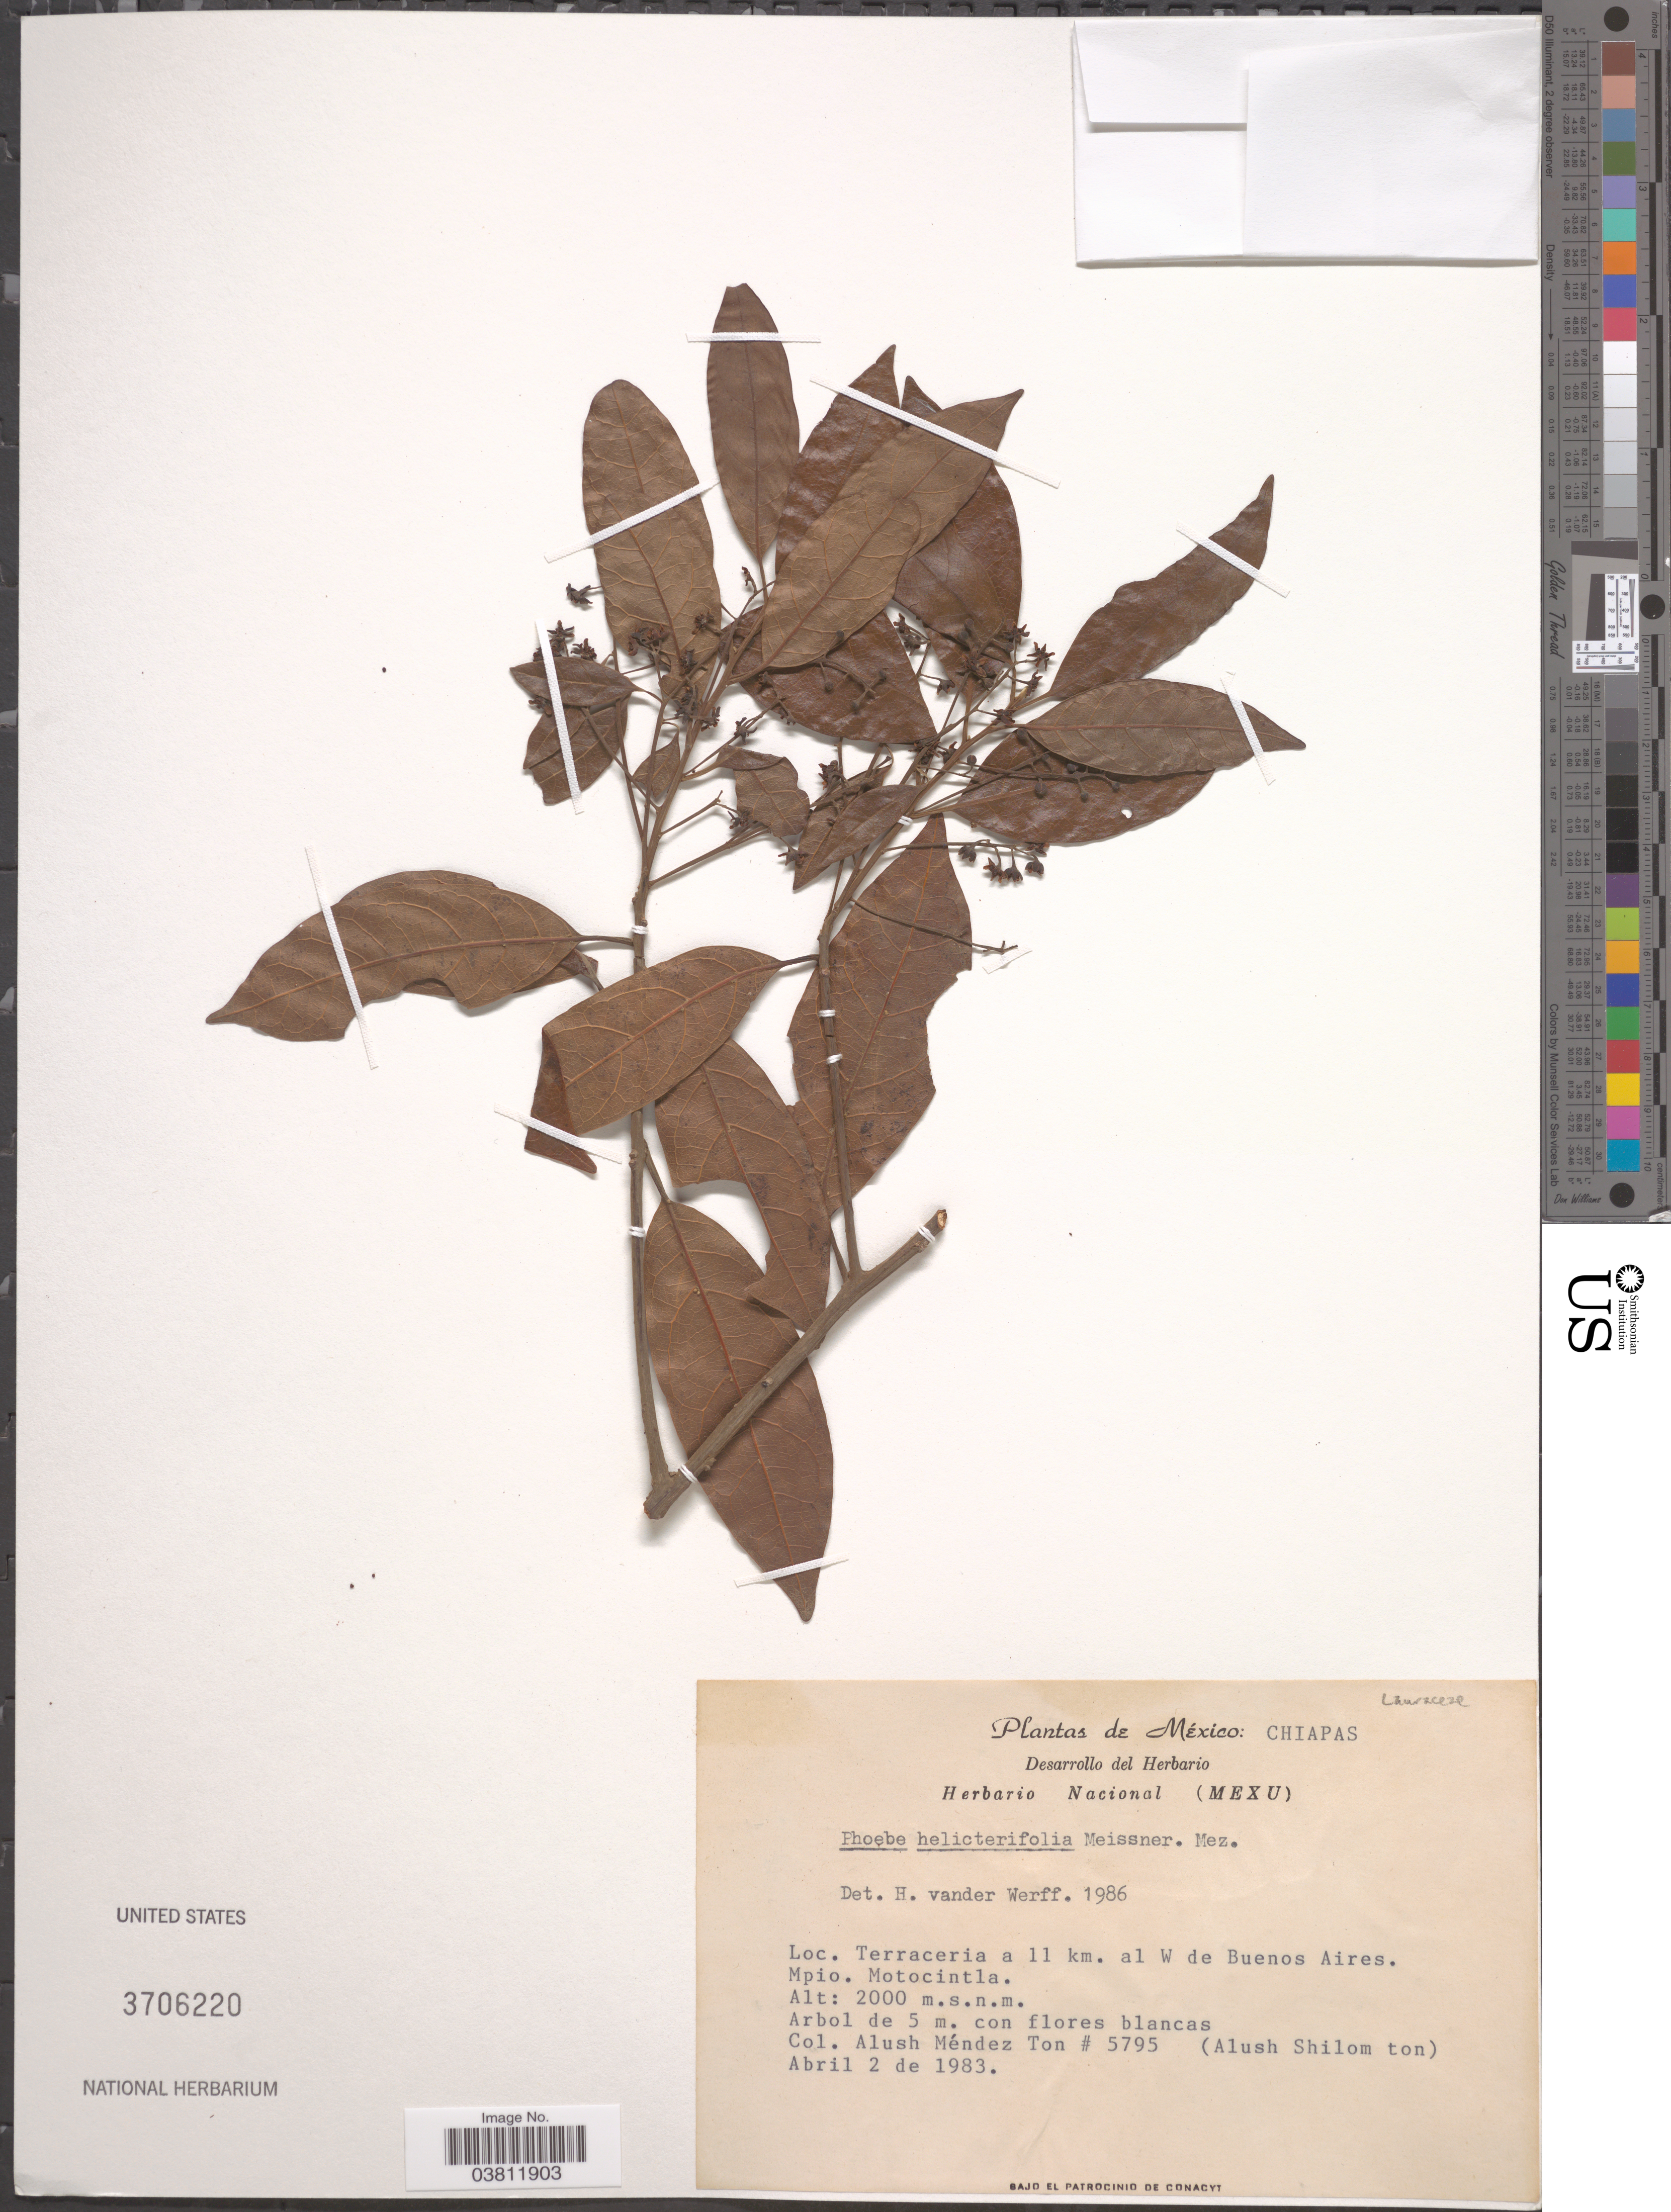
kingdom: Plantae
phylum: Tracheophyta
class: Magnoliopsida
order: Laurales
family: Lauraceae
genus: Phoebe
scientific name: Phoebe helicterifolia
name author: (Meisn.) Mez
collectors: A. M. Ton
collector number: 5795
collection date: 1983-04-02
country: Mexico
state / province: Chiapas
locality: Terraceria a 11 km. al W de Buenos Aires. Mpio. Motocintla.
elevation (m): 2000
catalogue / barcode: US 3706220